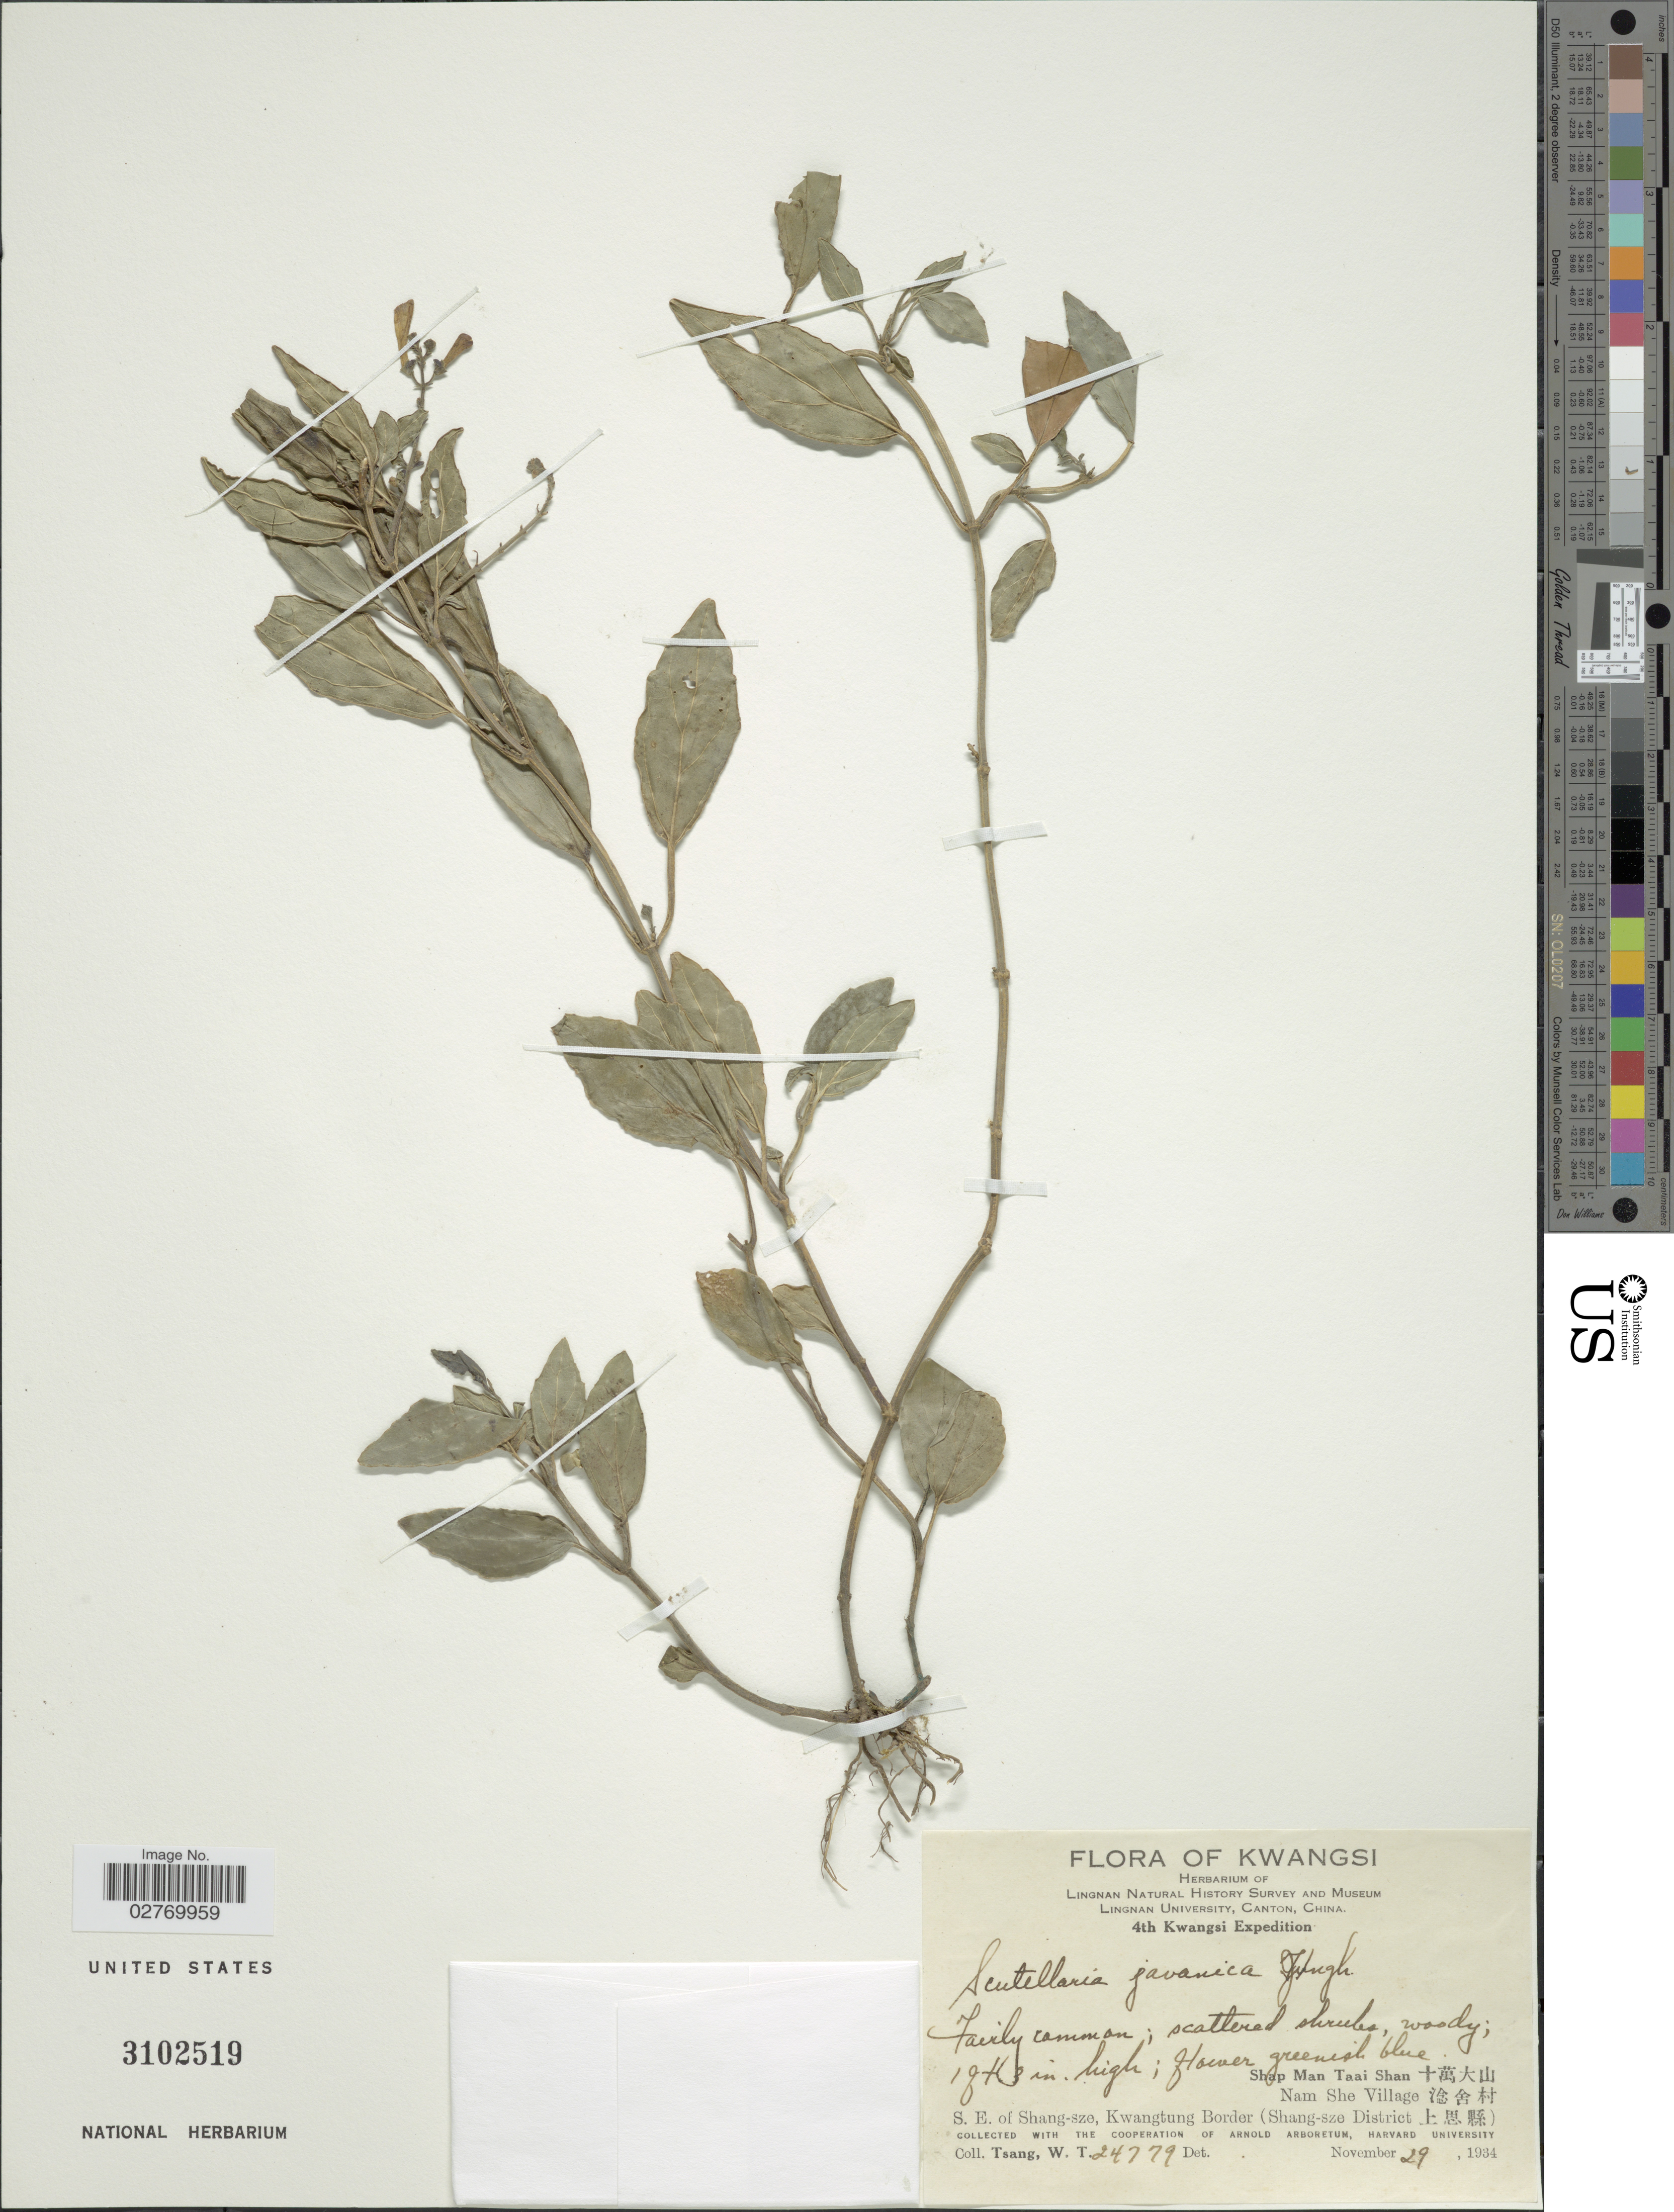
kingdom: Plantae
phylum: Tracheophyta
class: Magnoliopsida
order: Lamiales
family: Lamiaceae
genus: Scutellaria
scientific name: Scutellaria javanica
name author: Jungh.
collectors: W. T. Tsang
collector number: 24779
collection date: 1934-11-29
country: China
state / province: Guangxi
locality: Kwangsi. Shap Man Taai Shan. Nam She Village. S.E. of Shang-sze, Kwangtung Border (Shang-sze District).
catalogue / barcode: US 3102519